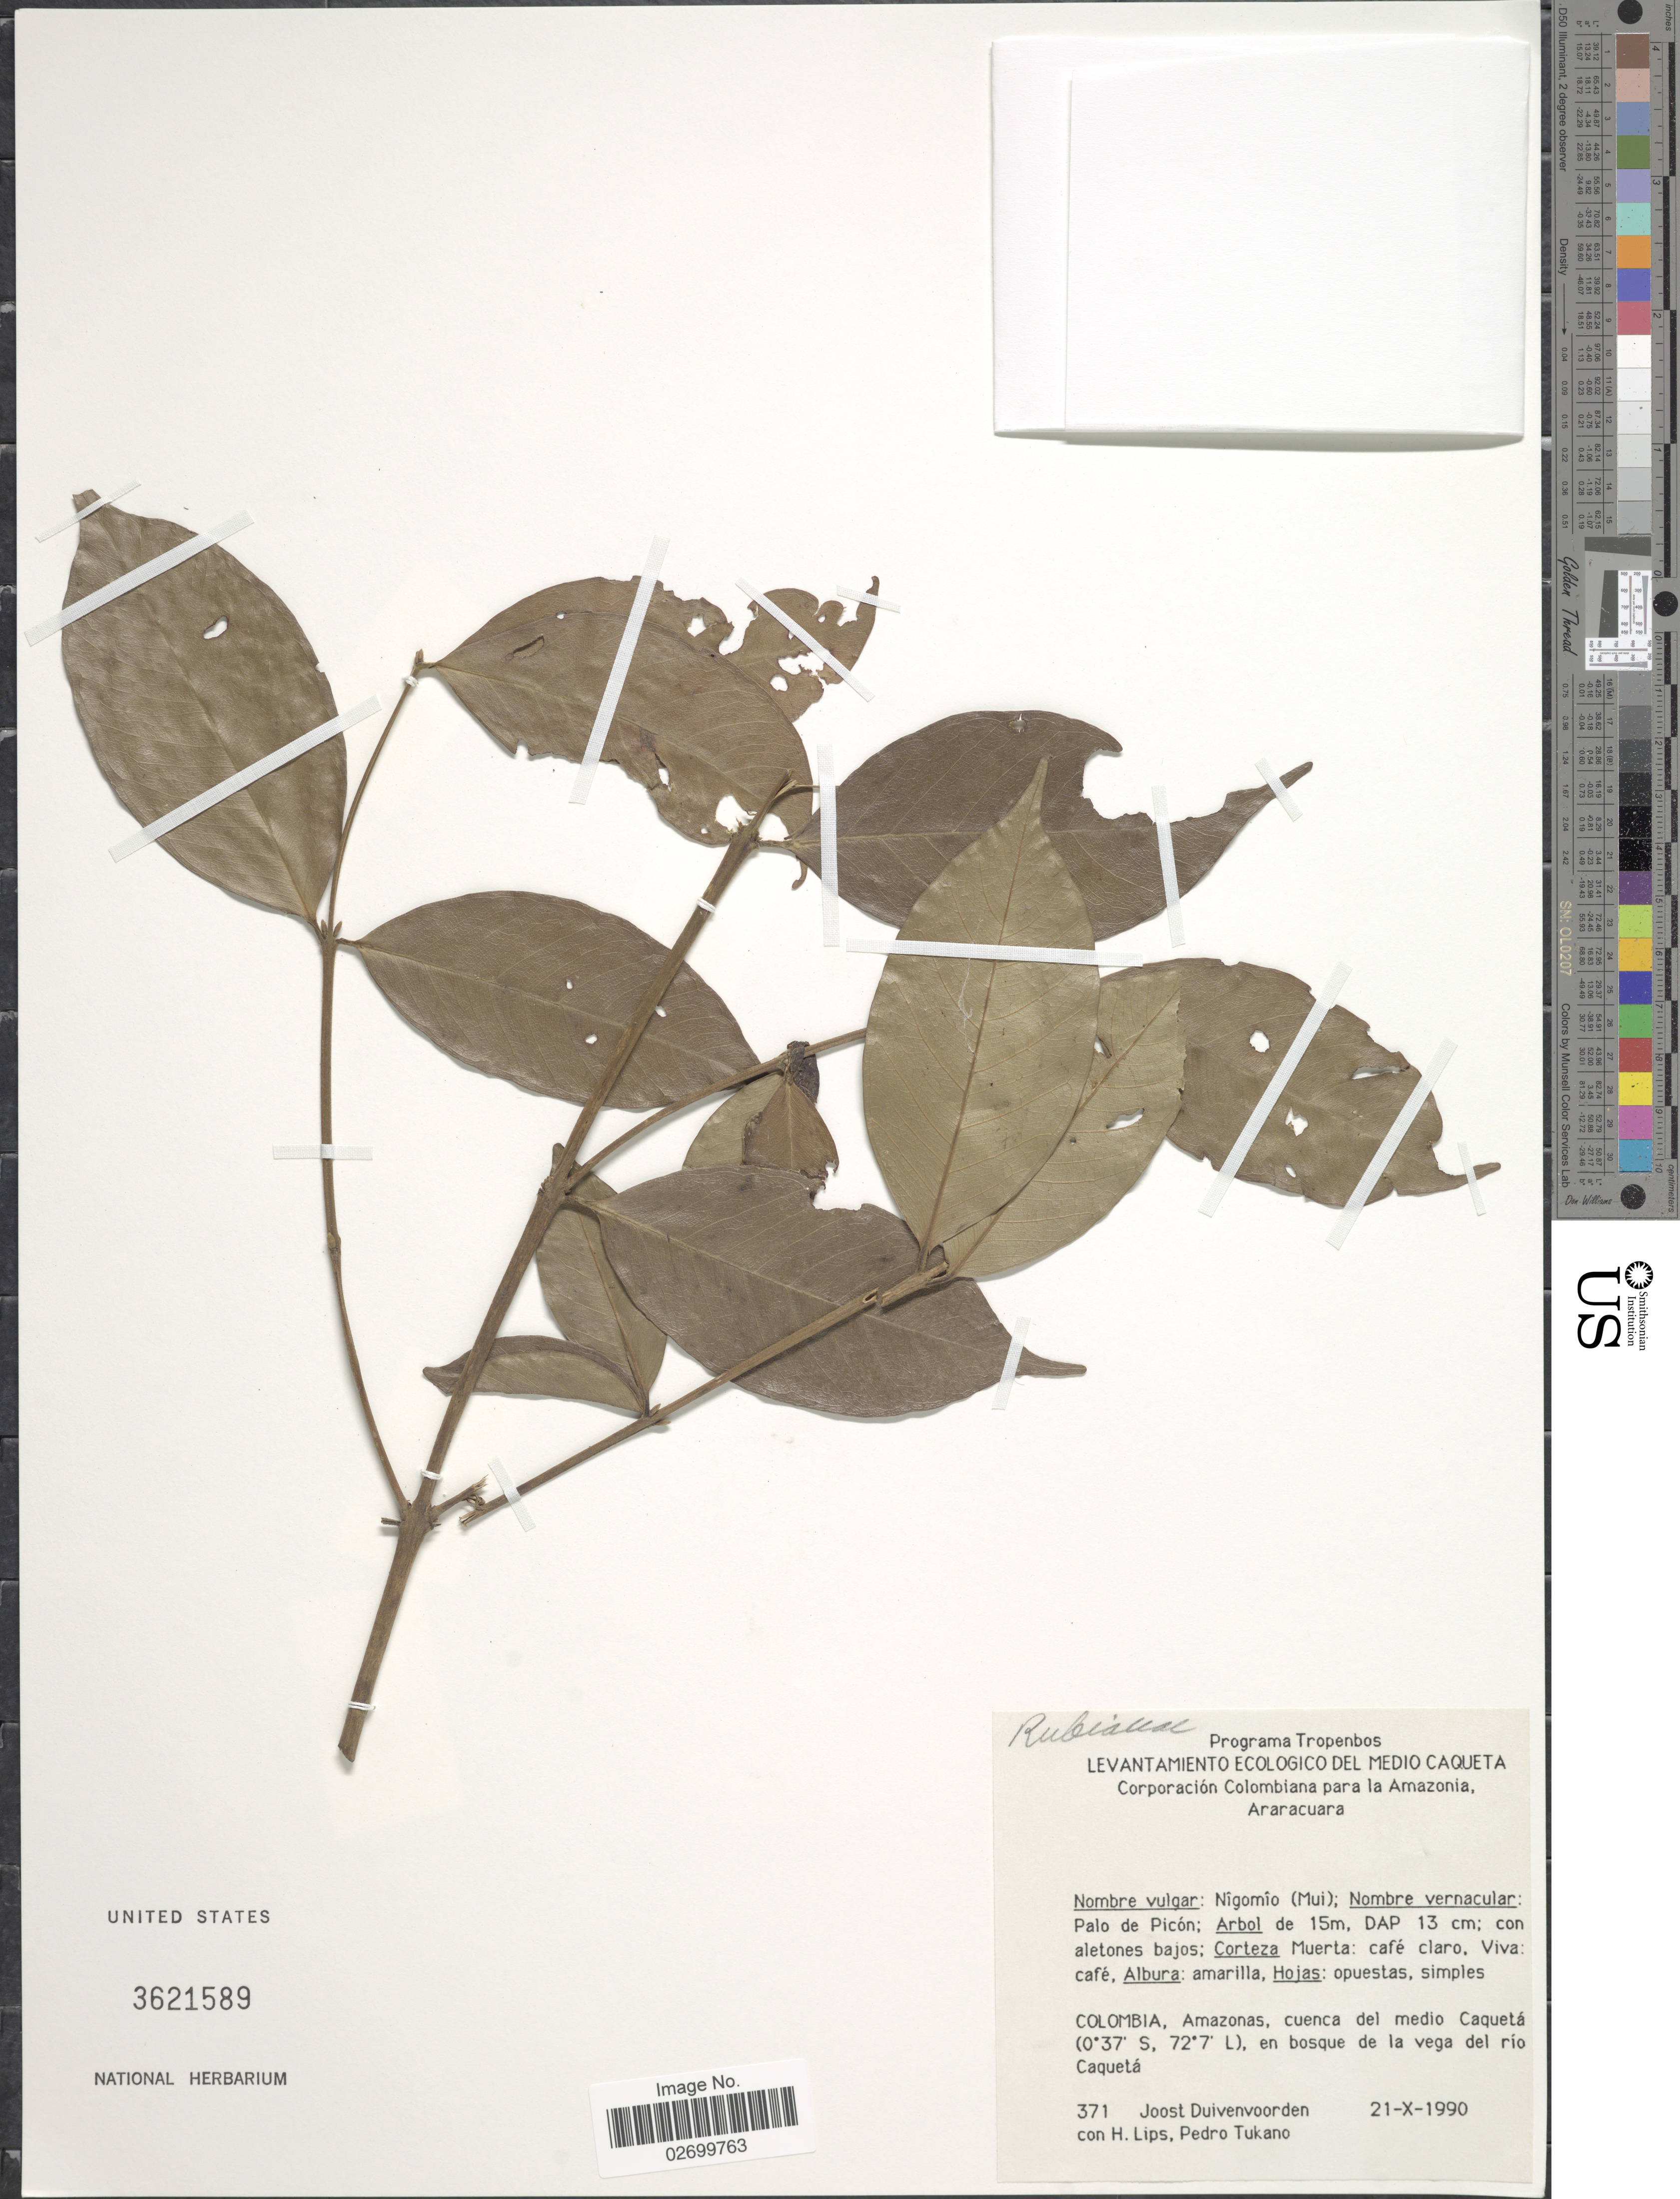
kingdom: Plantae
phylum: Tracheophyta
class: Magnoliopsida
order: Gentianales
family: Rubiaceae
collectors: J. Duivenvoorden, H. Lips & P. Tukano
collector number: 371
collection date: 1990-10-21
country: Colombia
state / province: Amazônas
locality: Cuenca del medio Caqueta en bosque de la vega del rio Caqueta.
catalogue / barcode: US 3621589